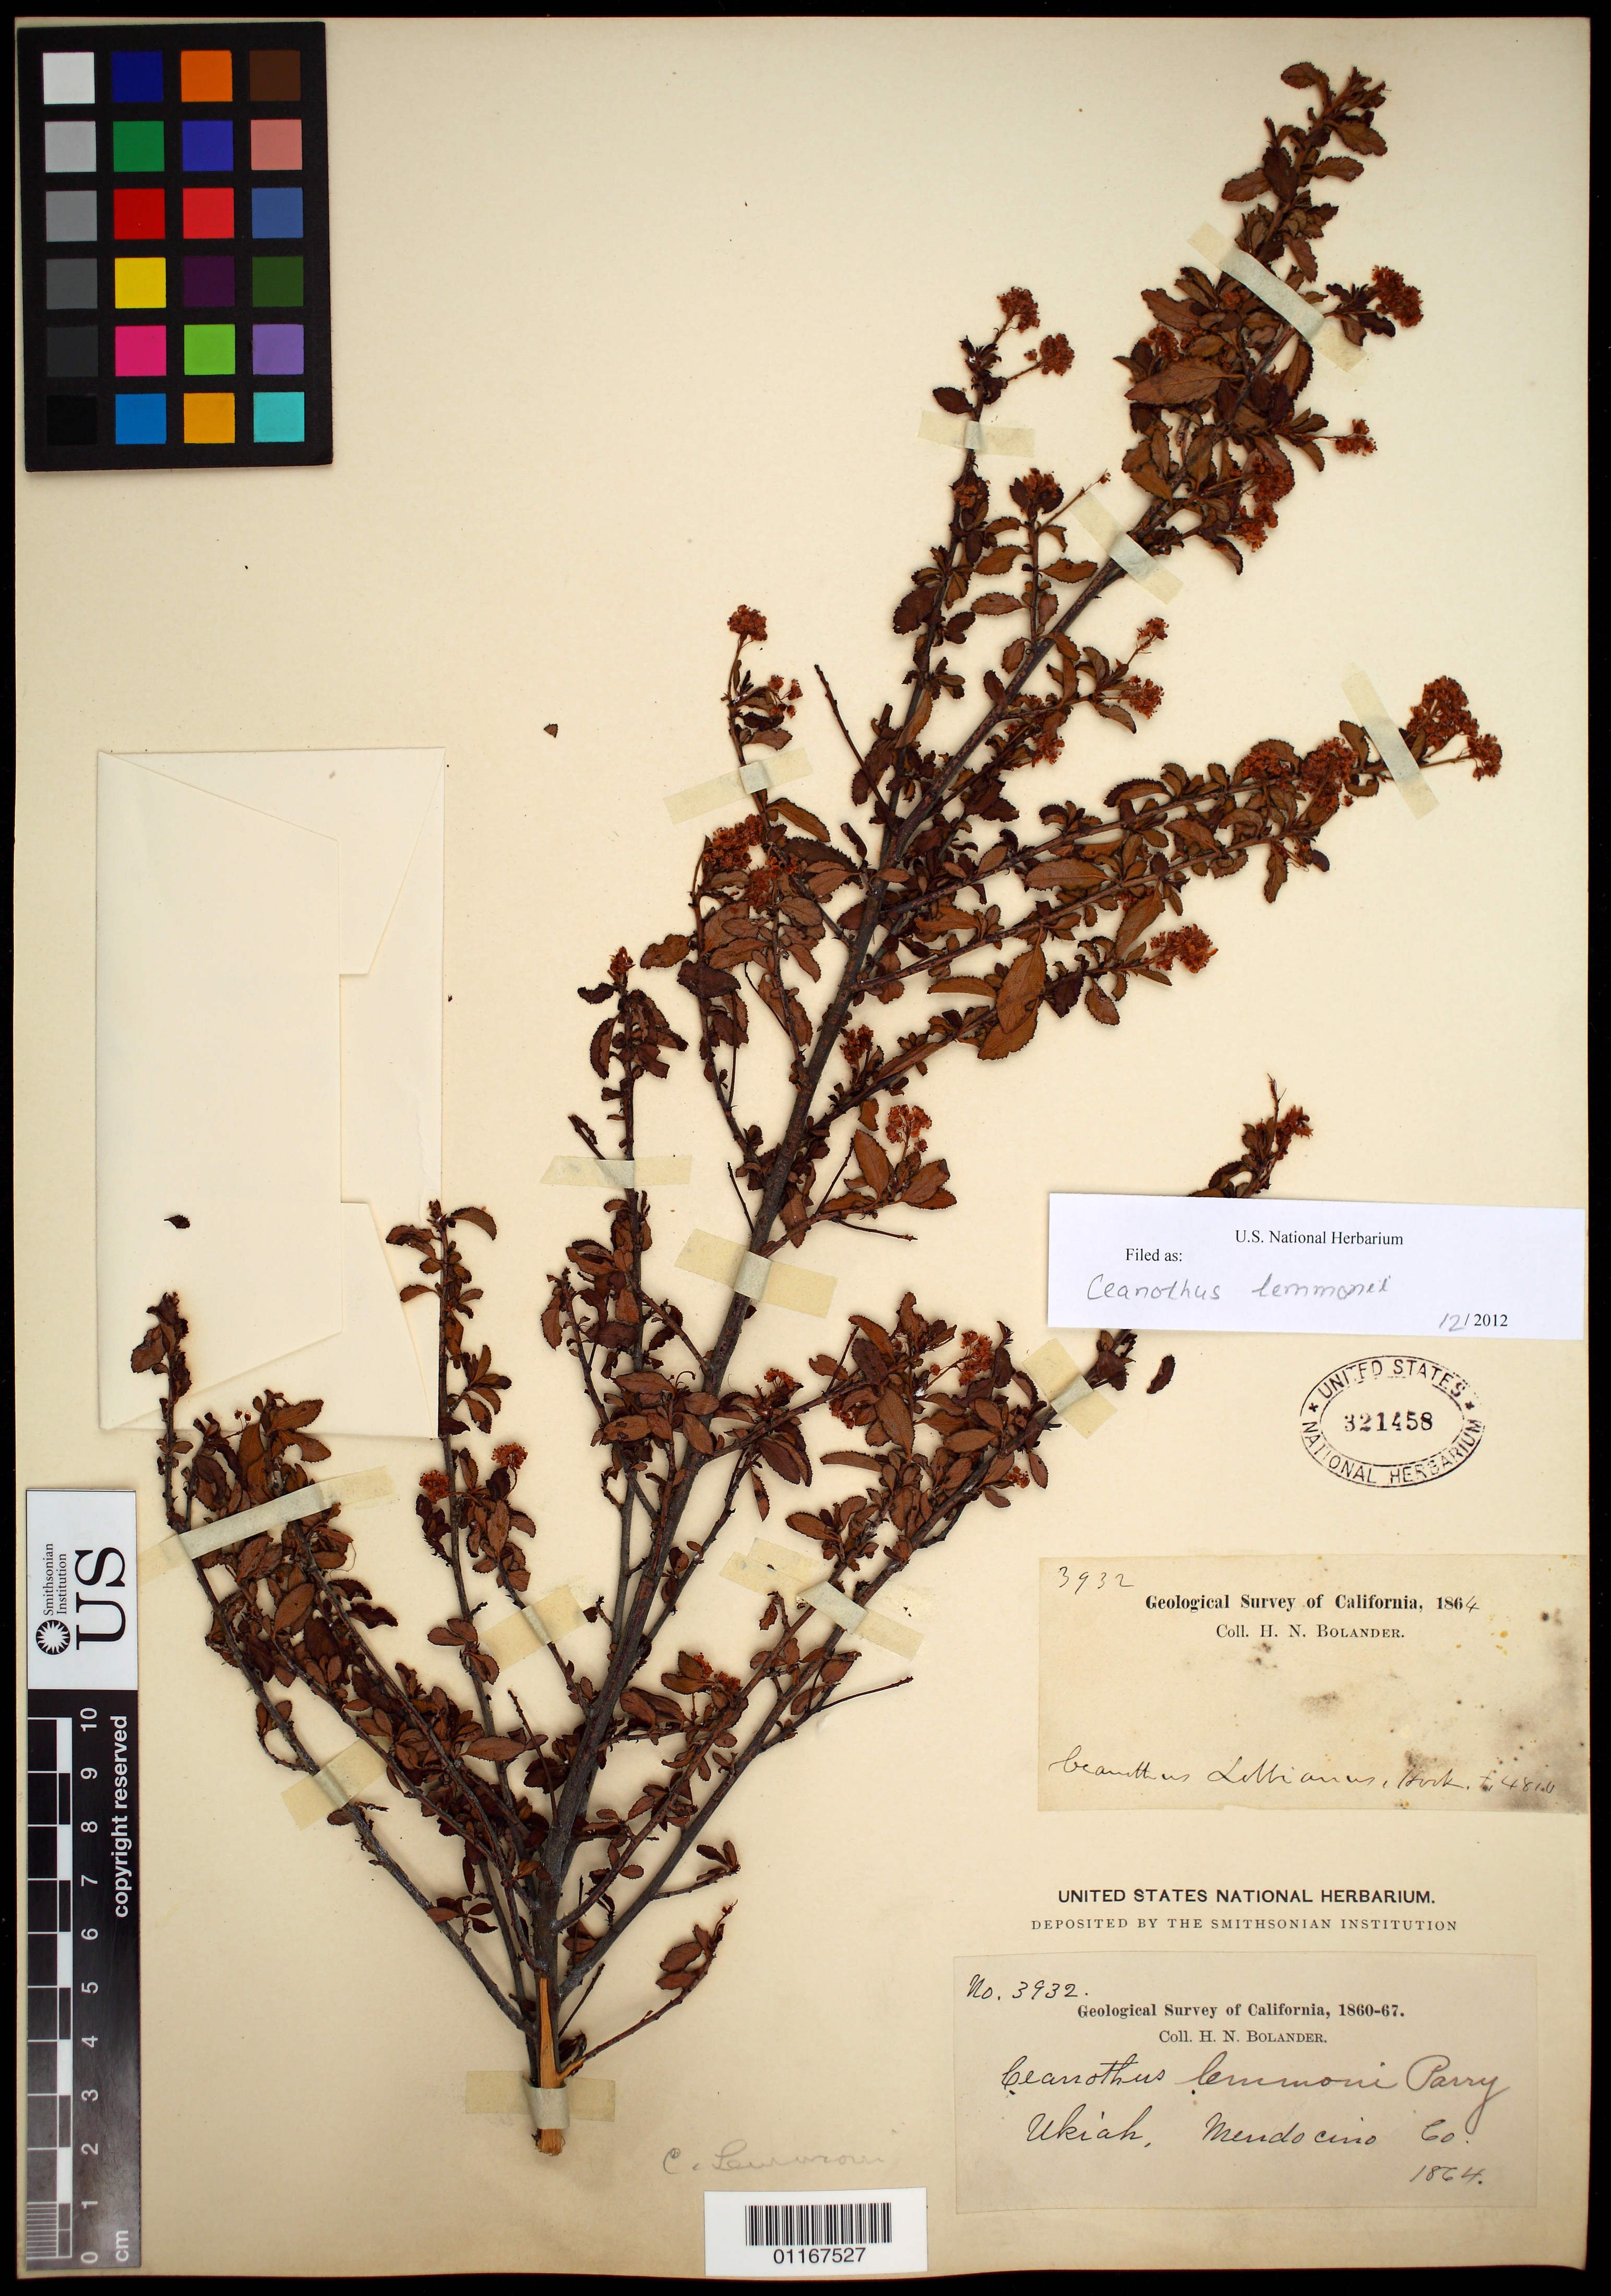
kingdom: Plantae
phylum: Tracheophyta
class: Magnoliopsida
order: Rosales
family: Rhamnaceae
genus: Ceanothus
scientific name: Ceanothus lemmonii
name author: Parry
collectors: H. Bolander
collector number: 3932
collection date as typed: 1864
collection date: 1864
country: United States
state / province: California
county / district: Mendocino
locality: Ukiah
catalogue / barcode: US 321458